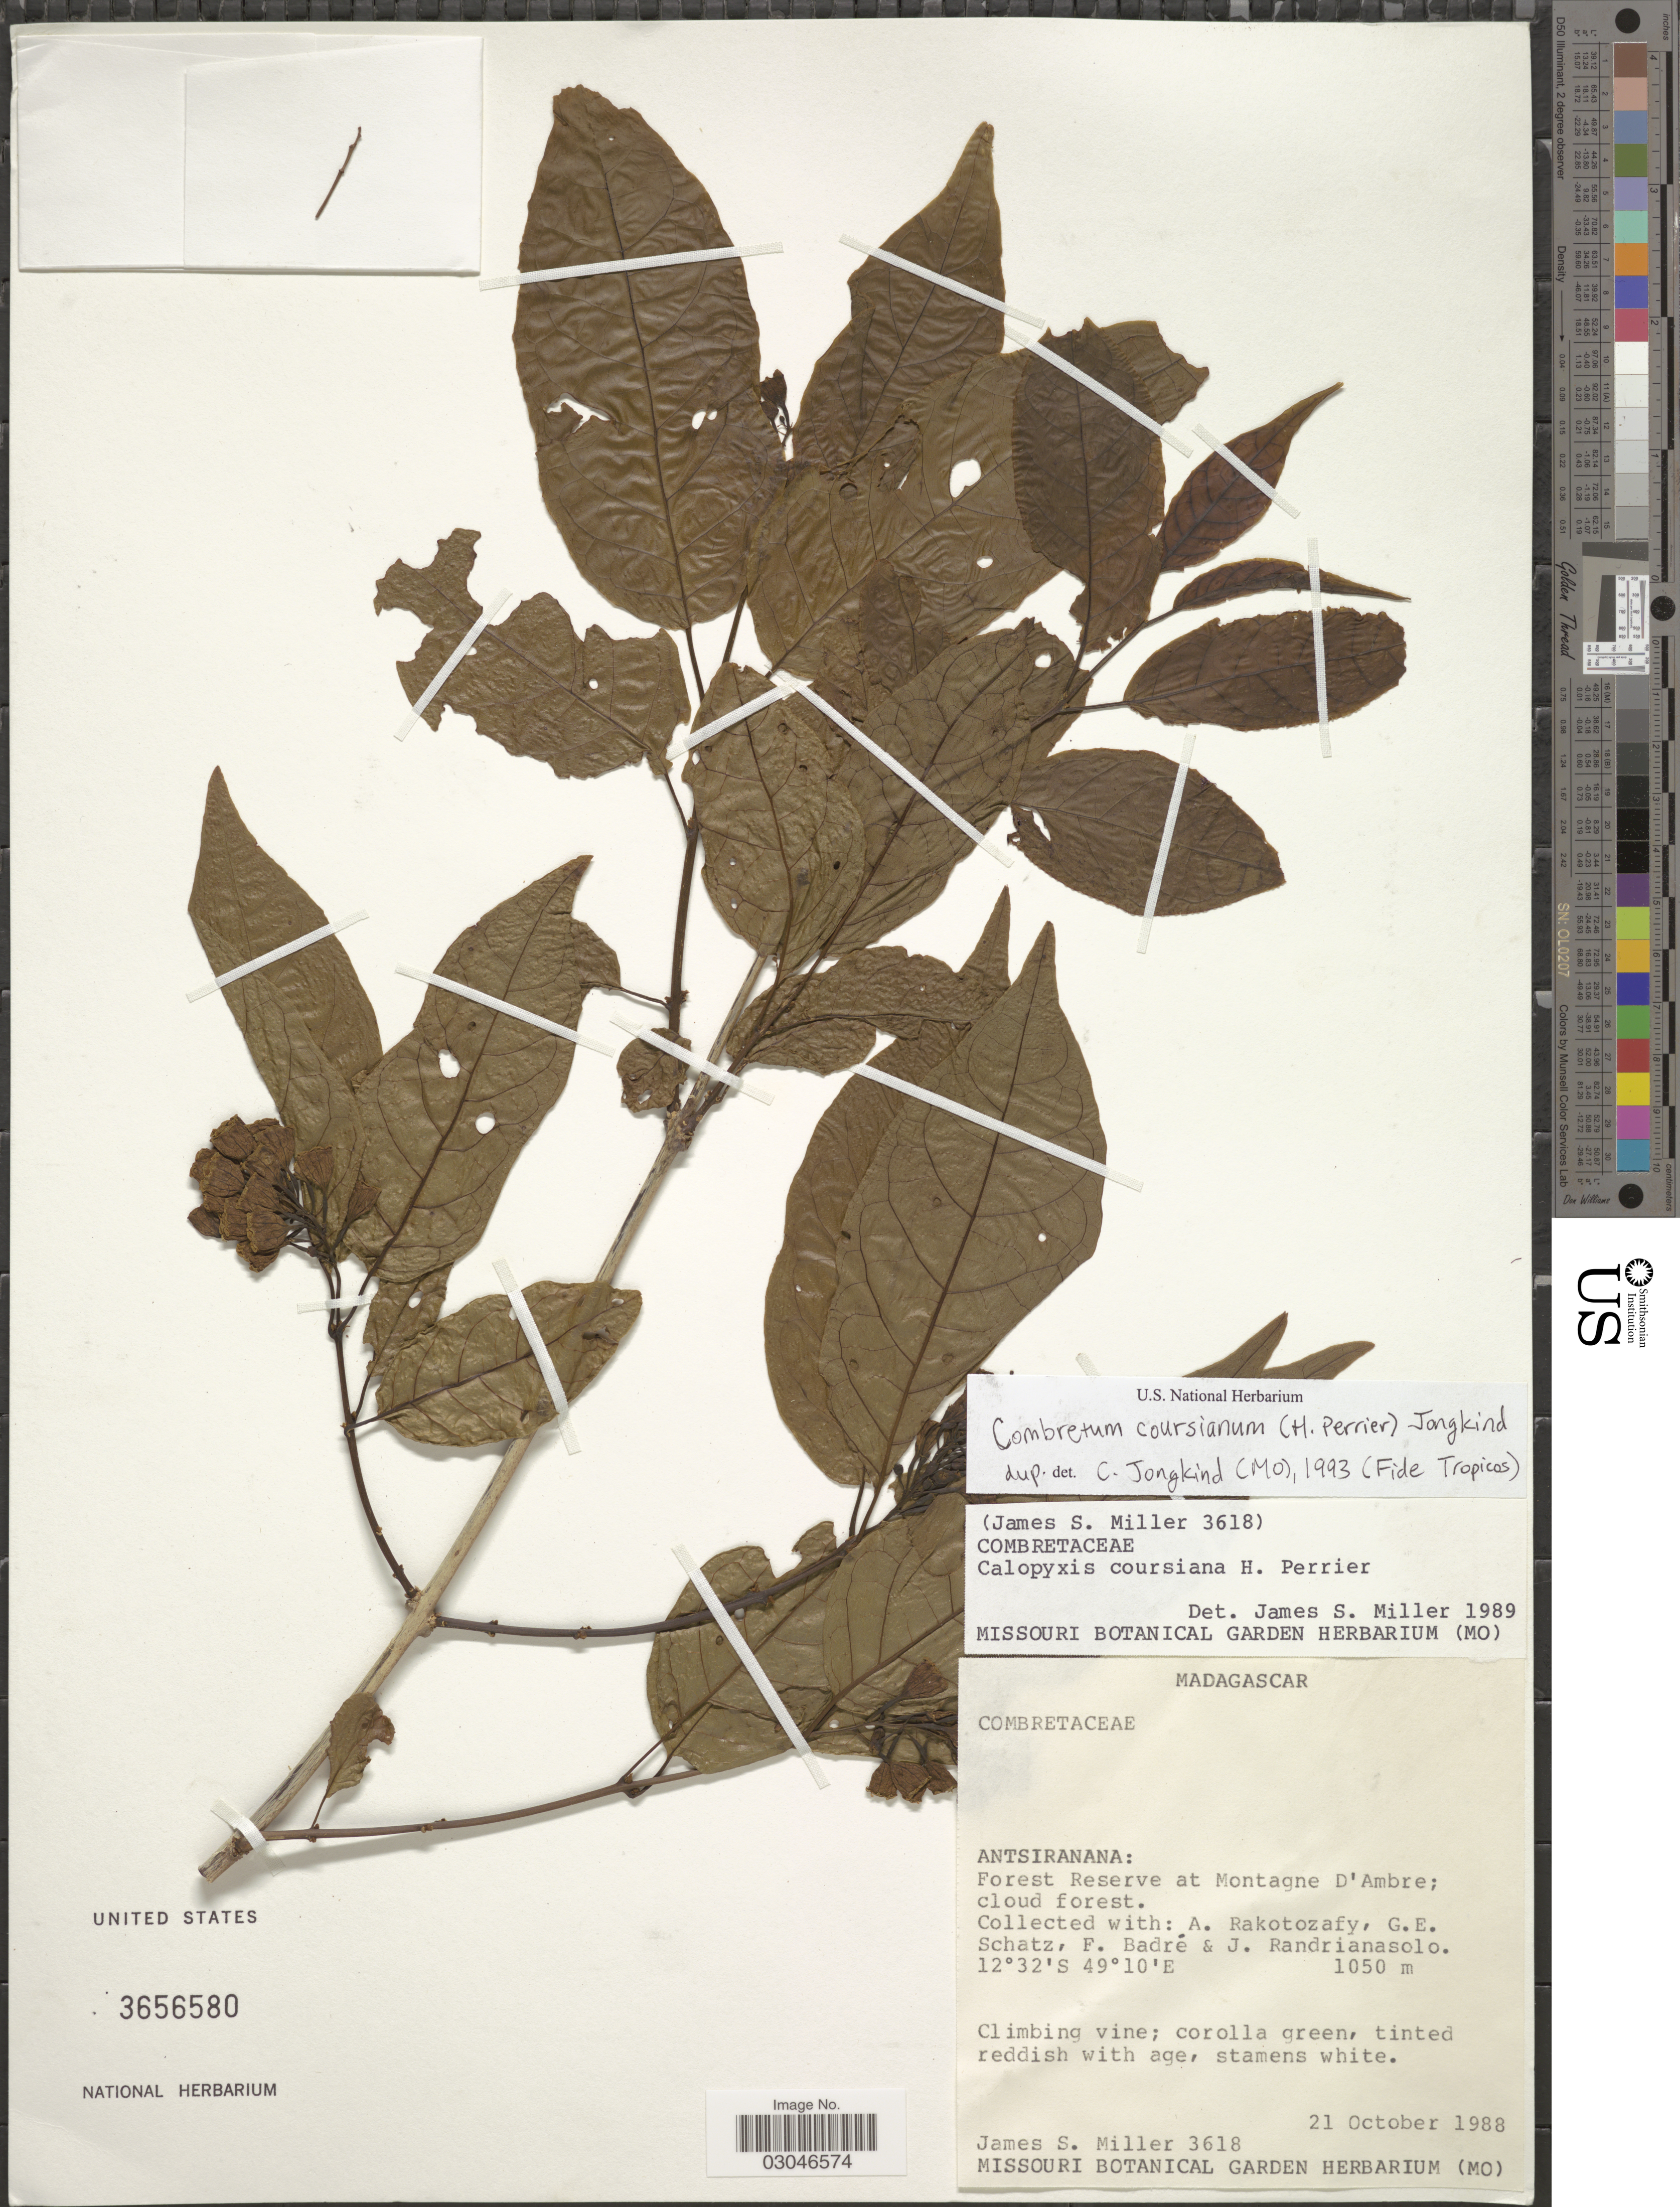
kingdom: Plantae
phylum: Tracheophyta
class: Magnoliopsida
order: Myrtales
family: Combretaceae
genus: Combretum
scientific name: Combretum coursianum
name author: (H. Perrier) Jongkind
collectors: J. S. Miller, A. Rakotozafy, G. Schatz, F. Badré & J. Randrianasolo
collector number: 3618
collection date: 1988-10-21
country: Madagascar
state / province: Diana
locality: Forest Reserve at Montagne D'Ambre.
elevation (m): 1050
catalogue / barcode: US 3656580